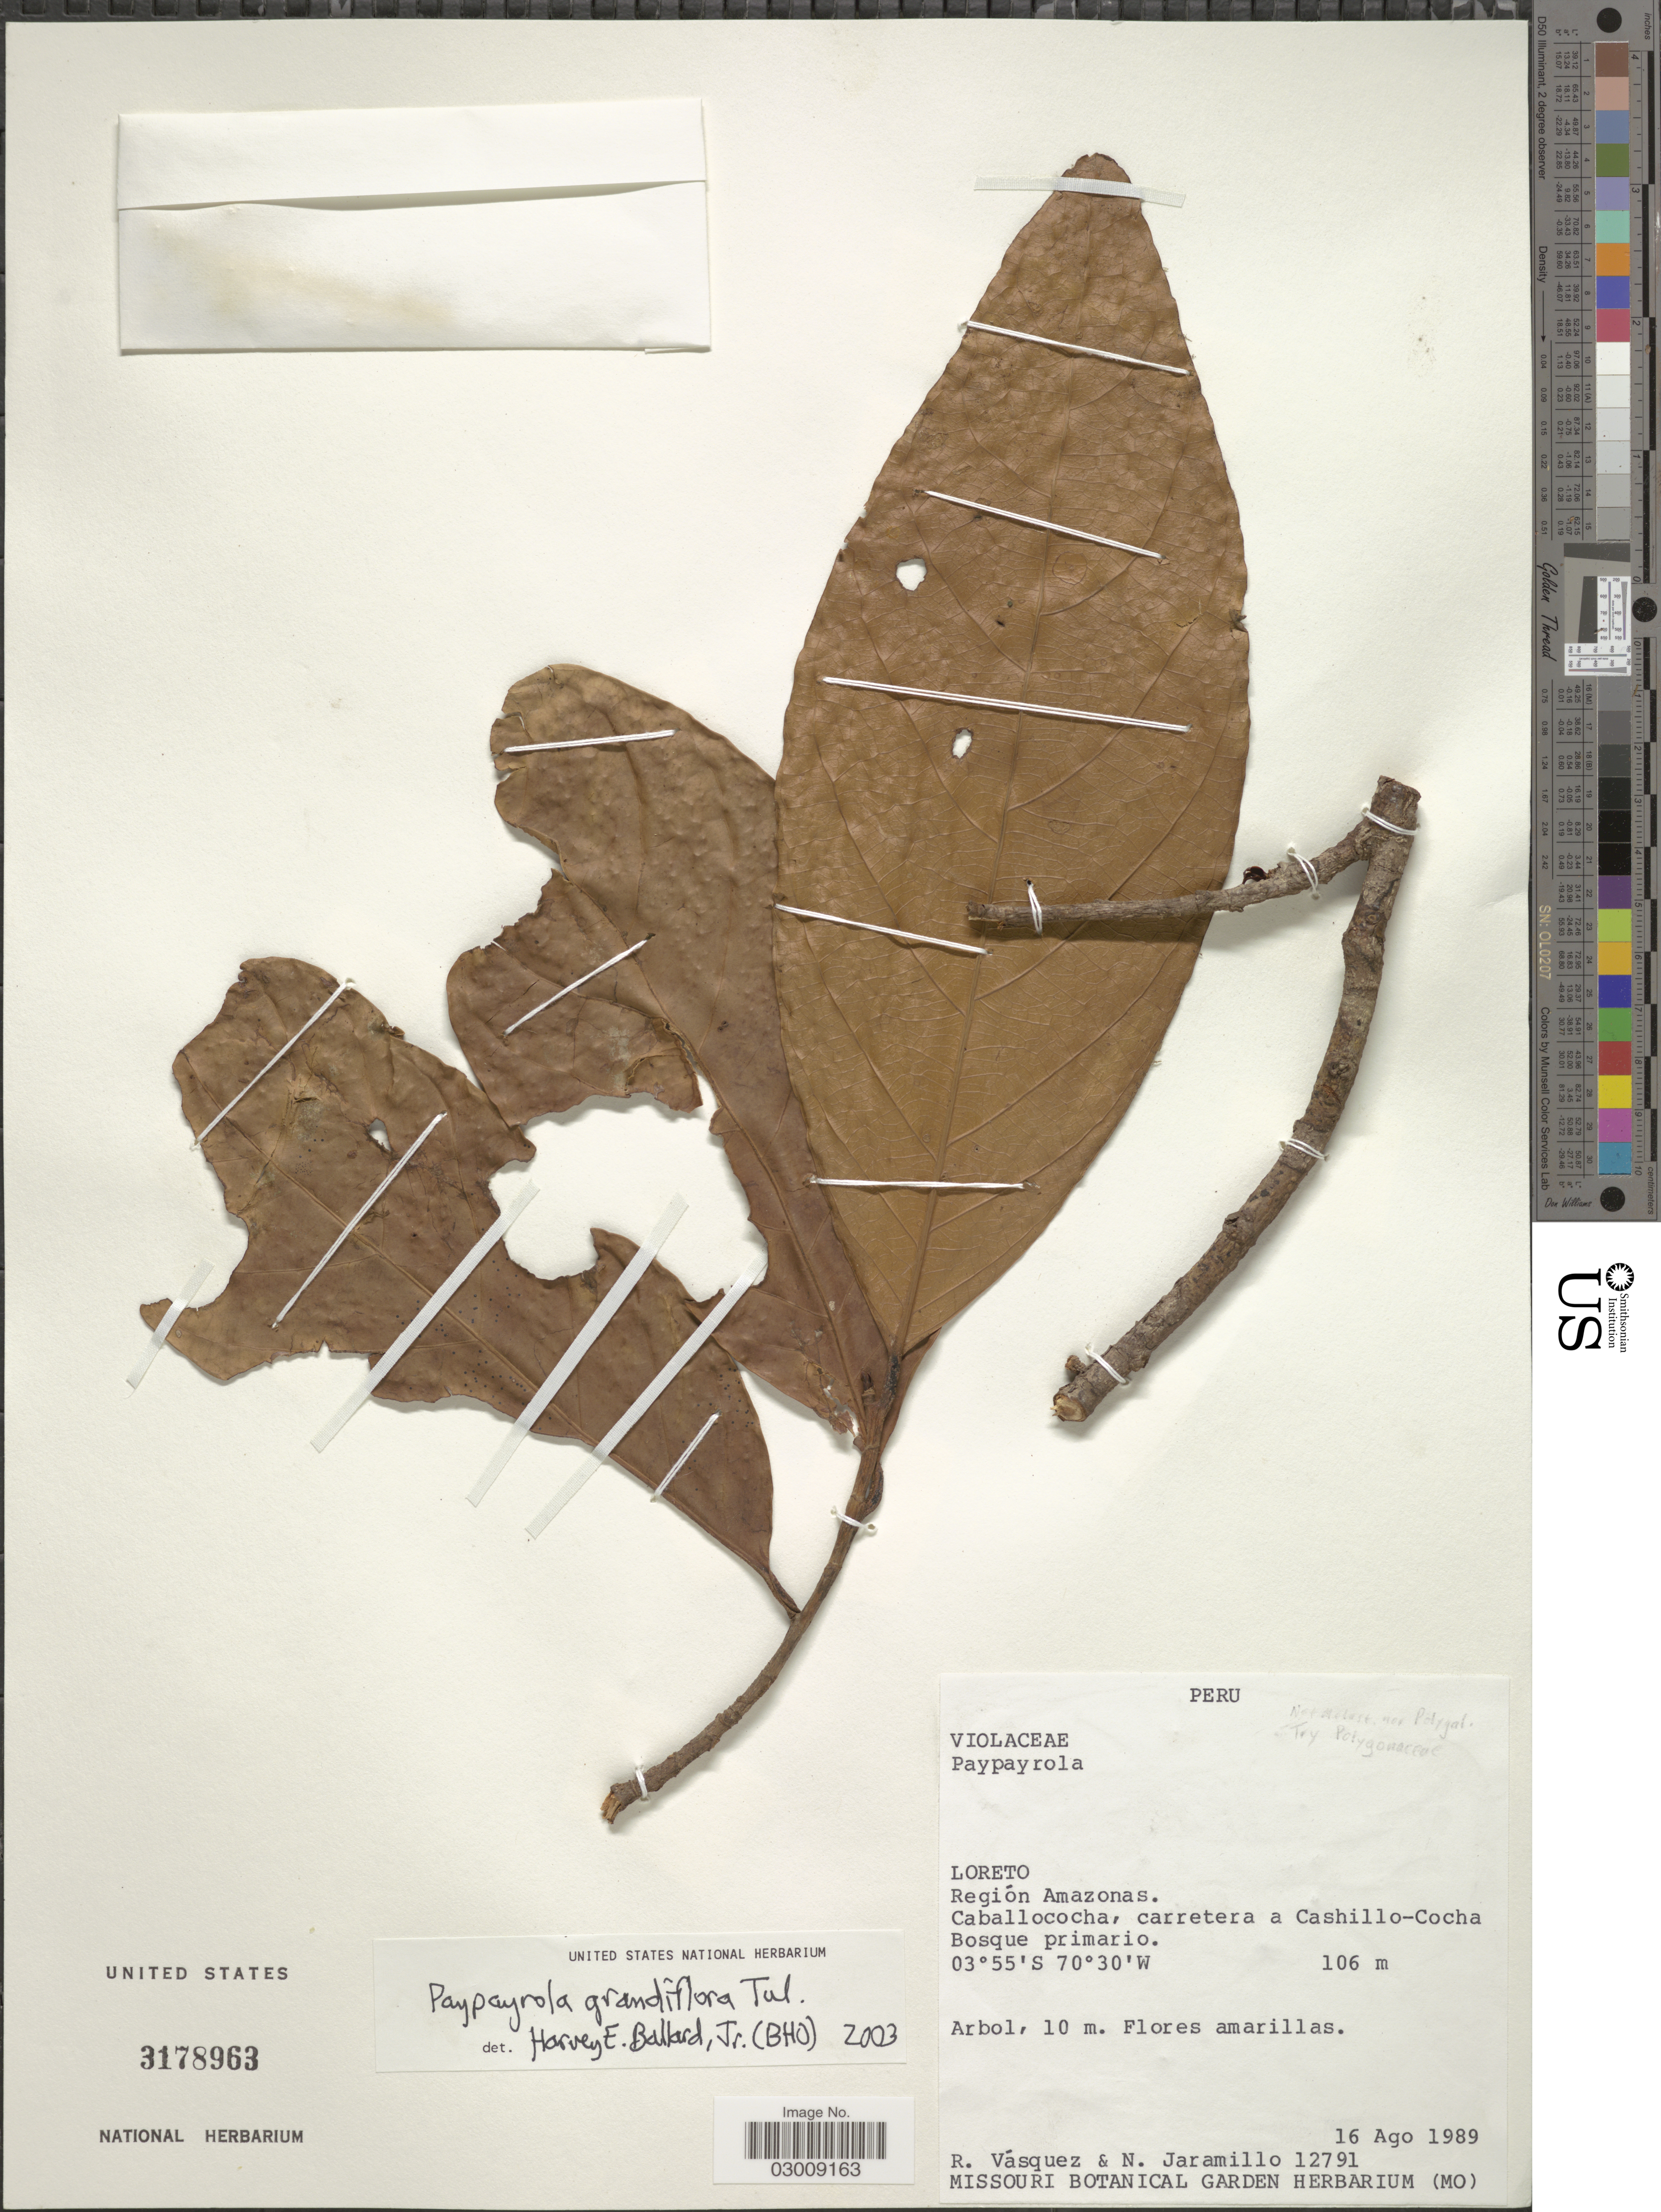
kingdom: Plantae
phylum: Tracheophyta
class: Magnoliopsida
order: Malpighiales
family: Violaceae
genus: Paypayrola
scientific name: Paypayrola grandiflora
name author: Tul.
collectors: R. Vásquez & N. Jaramillo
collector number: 12791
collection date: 1989-08-16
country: Peru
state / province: Loreto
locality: Región Amazonas. Caballococha, carretera a Cashillo-Cocha.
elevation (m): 106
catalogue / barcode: US 3178963